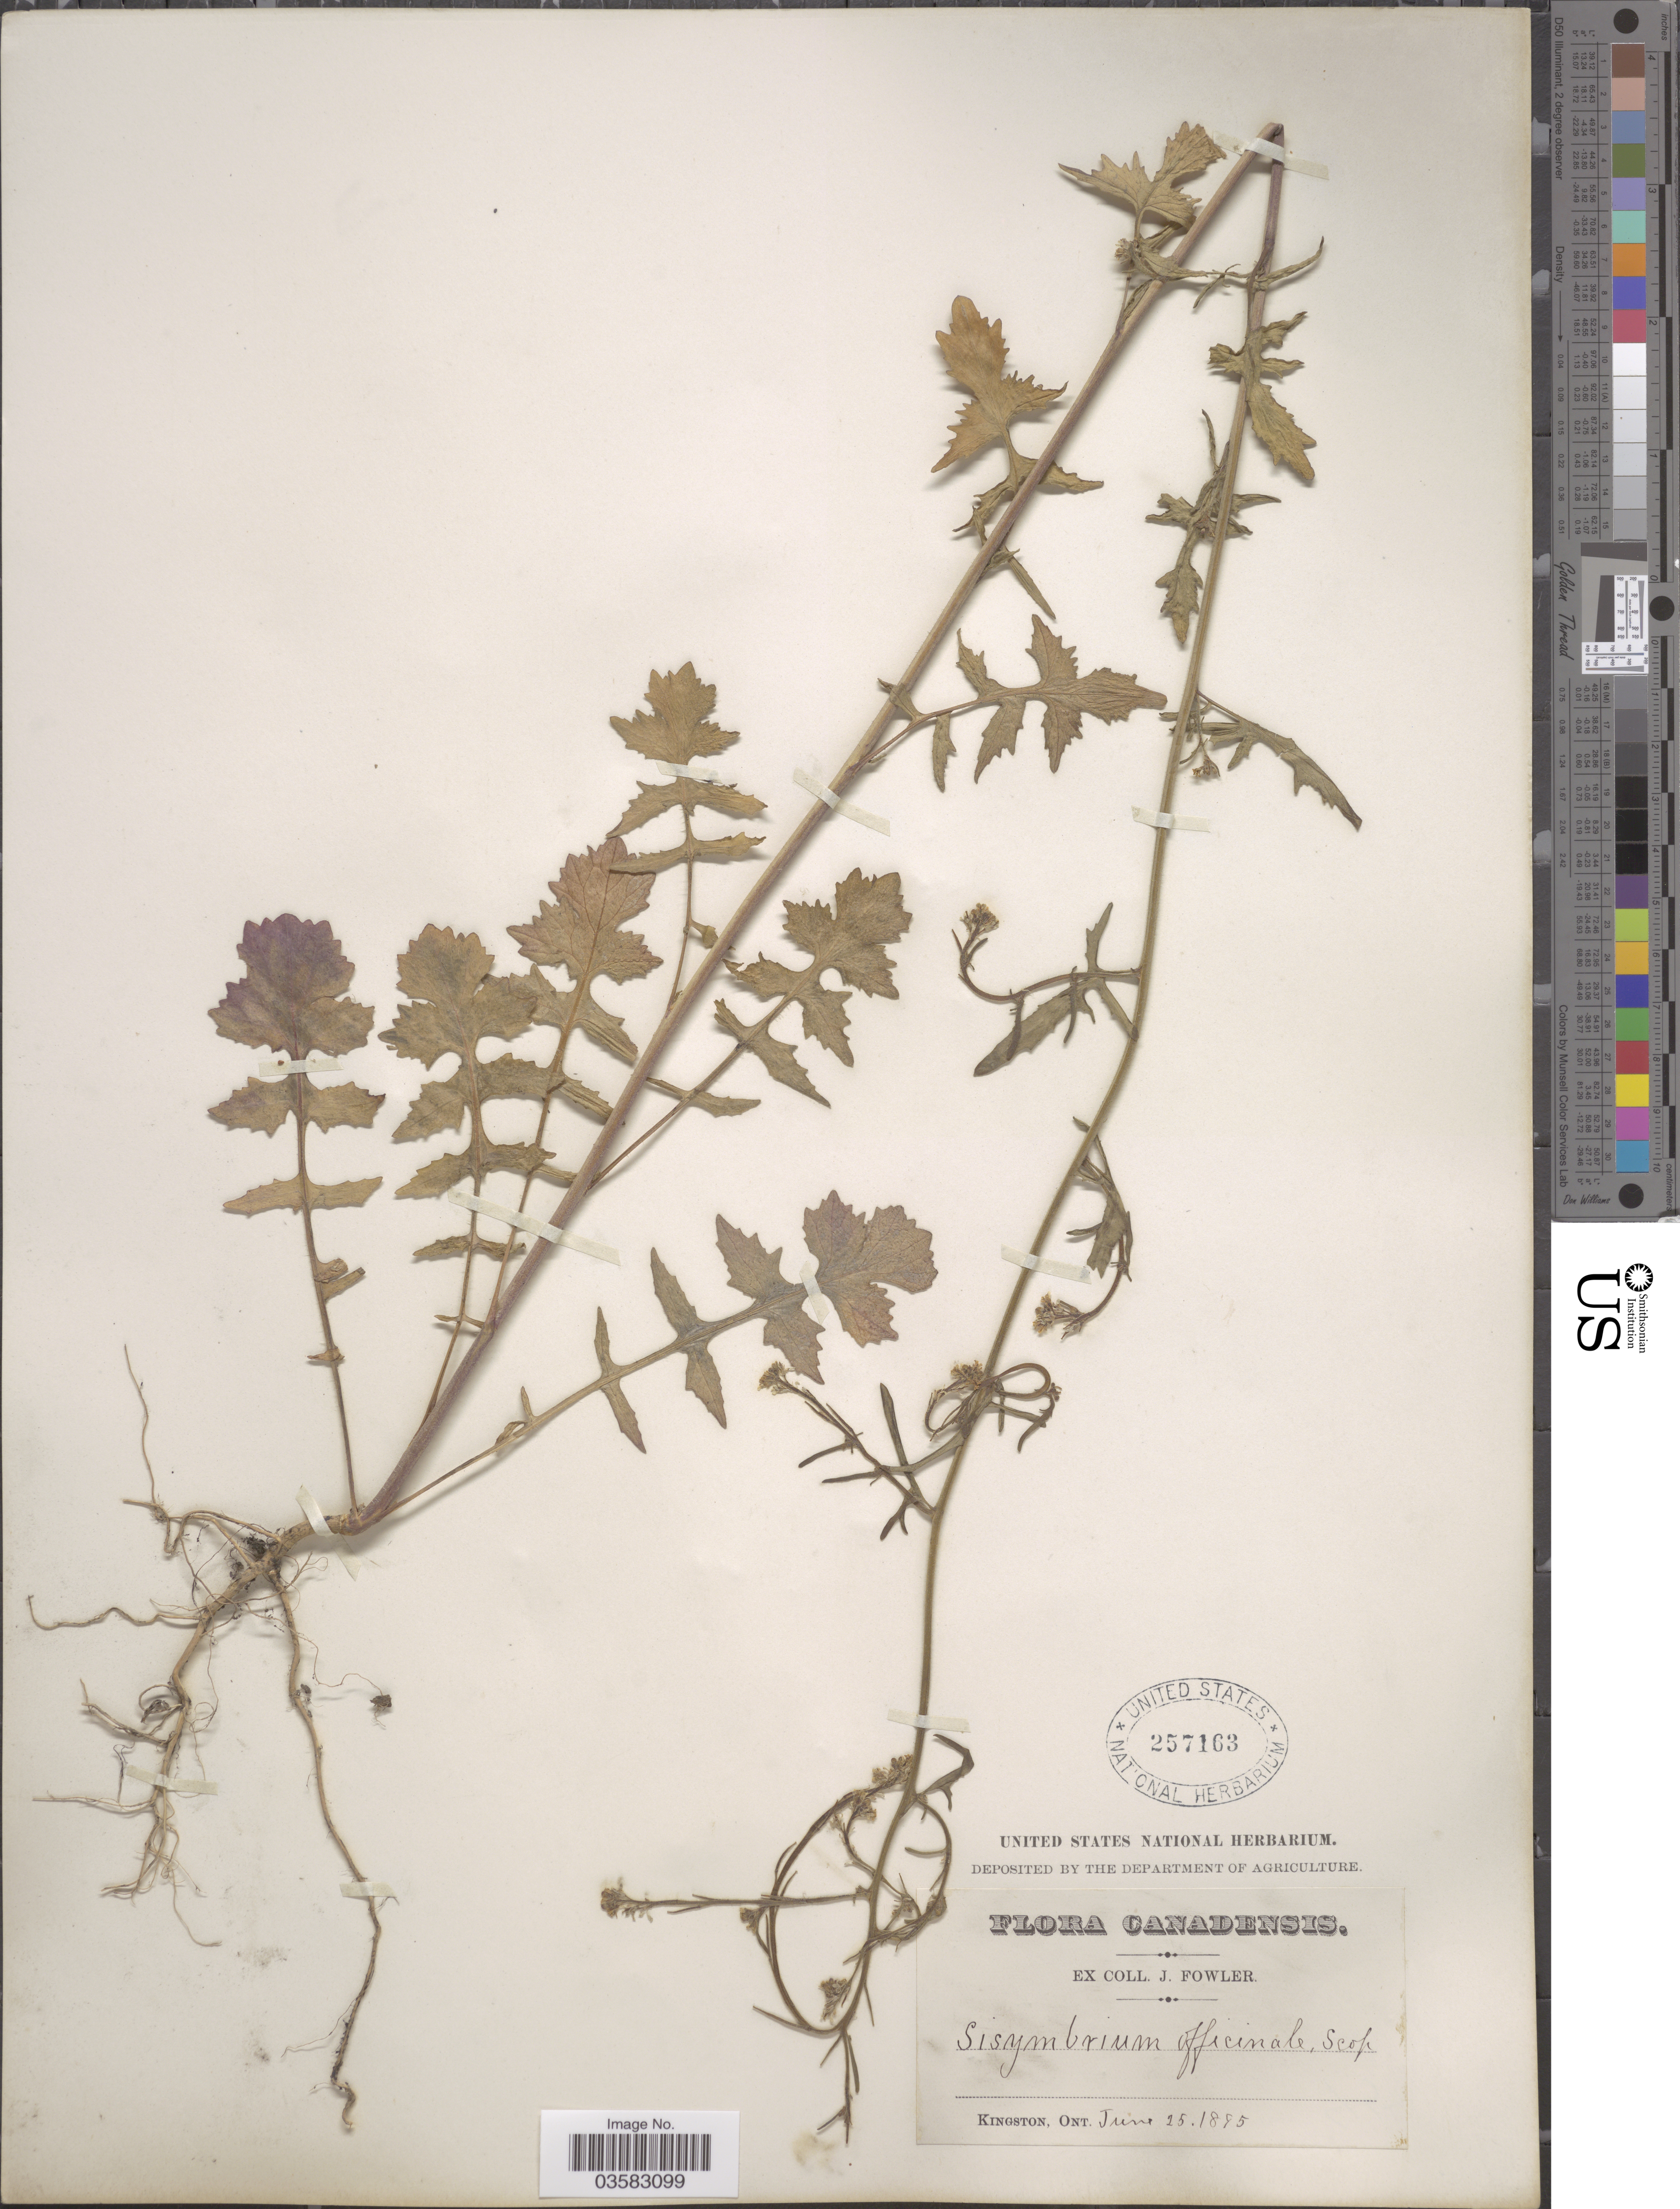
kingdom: Plantae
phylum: Tracheophyta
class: Magnoliopsida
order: Brassicales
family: Brassicaceae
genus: Sisymbrium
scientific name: Sisymbrium officinale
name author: (L.) Scop.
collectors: J. Fowler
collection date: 1895-06-25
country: Canada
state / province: Ontario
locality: Kingston.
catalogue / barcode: US 257163